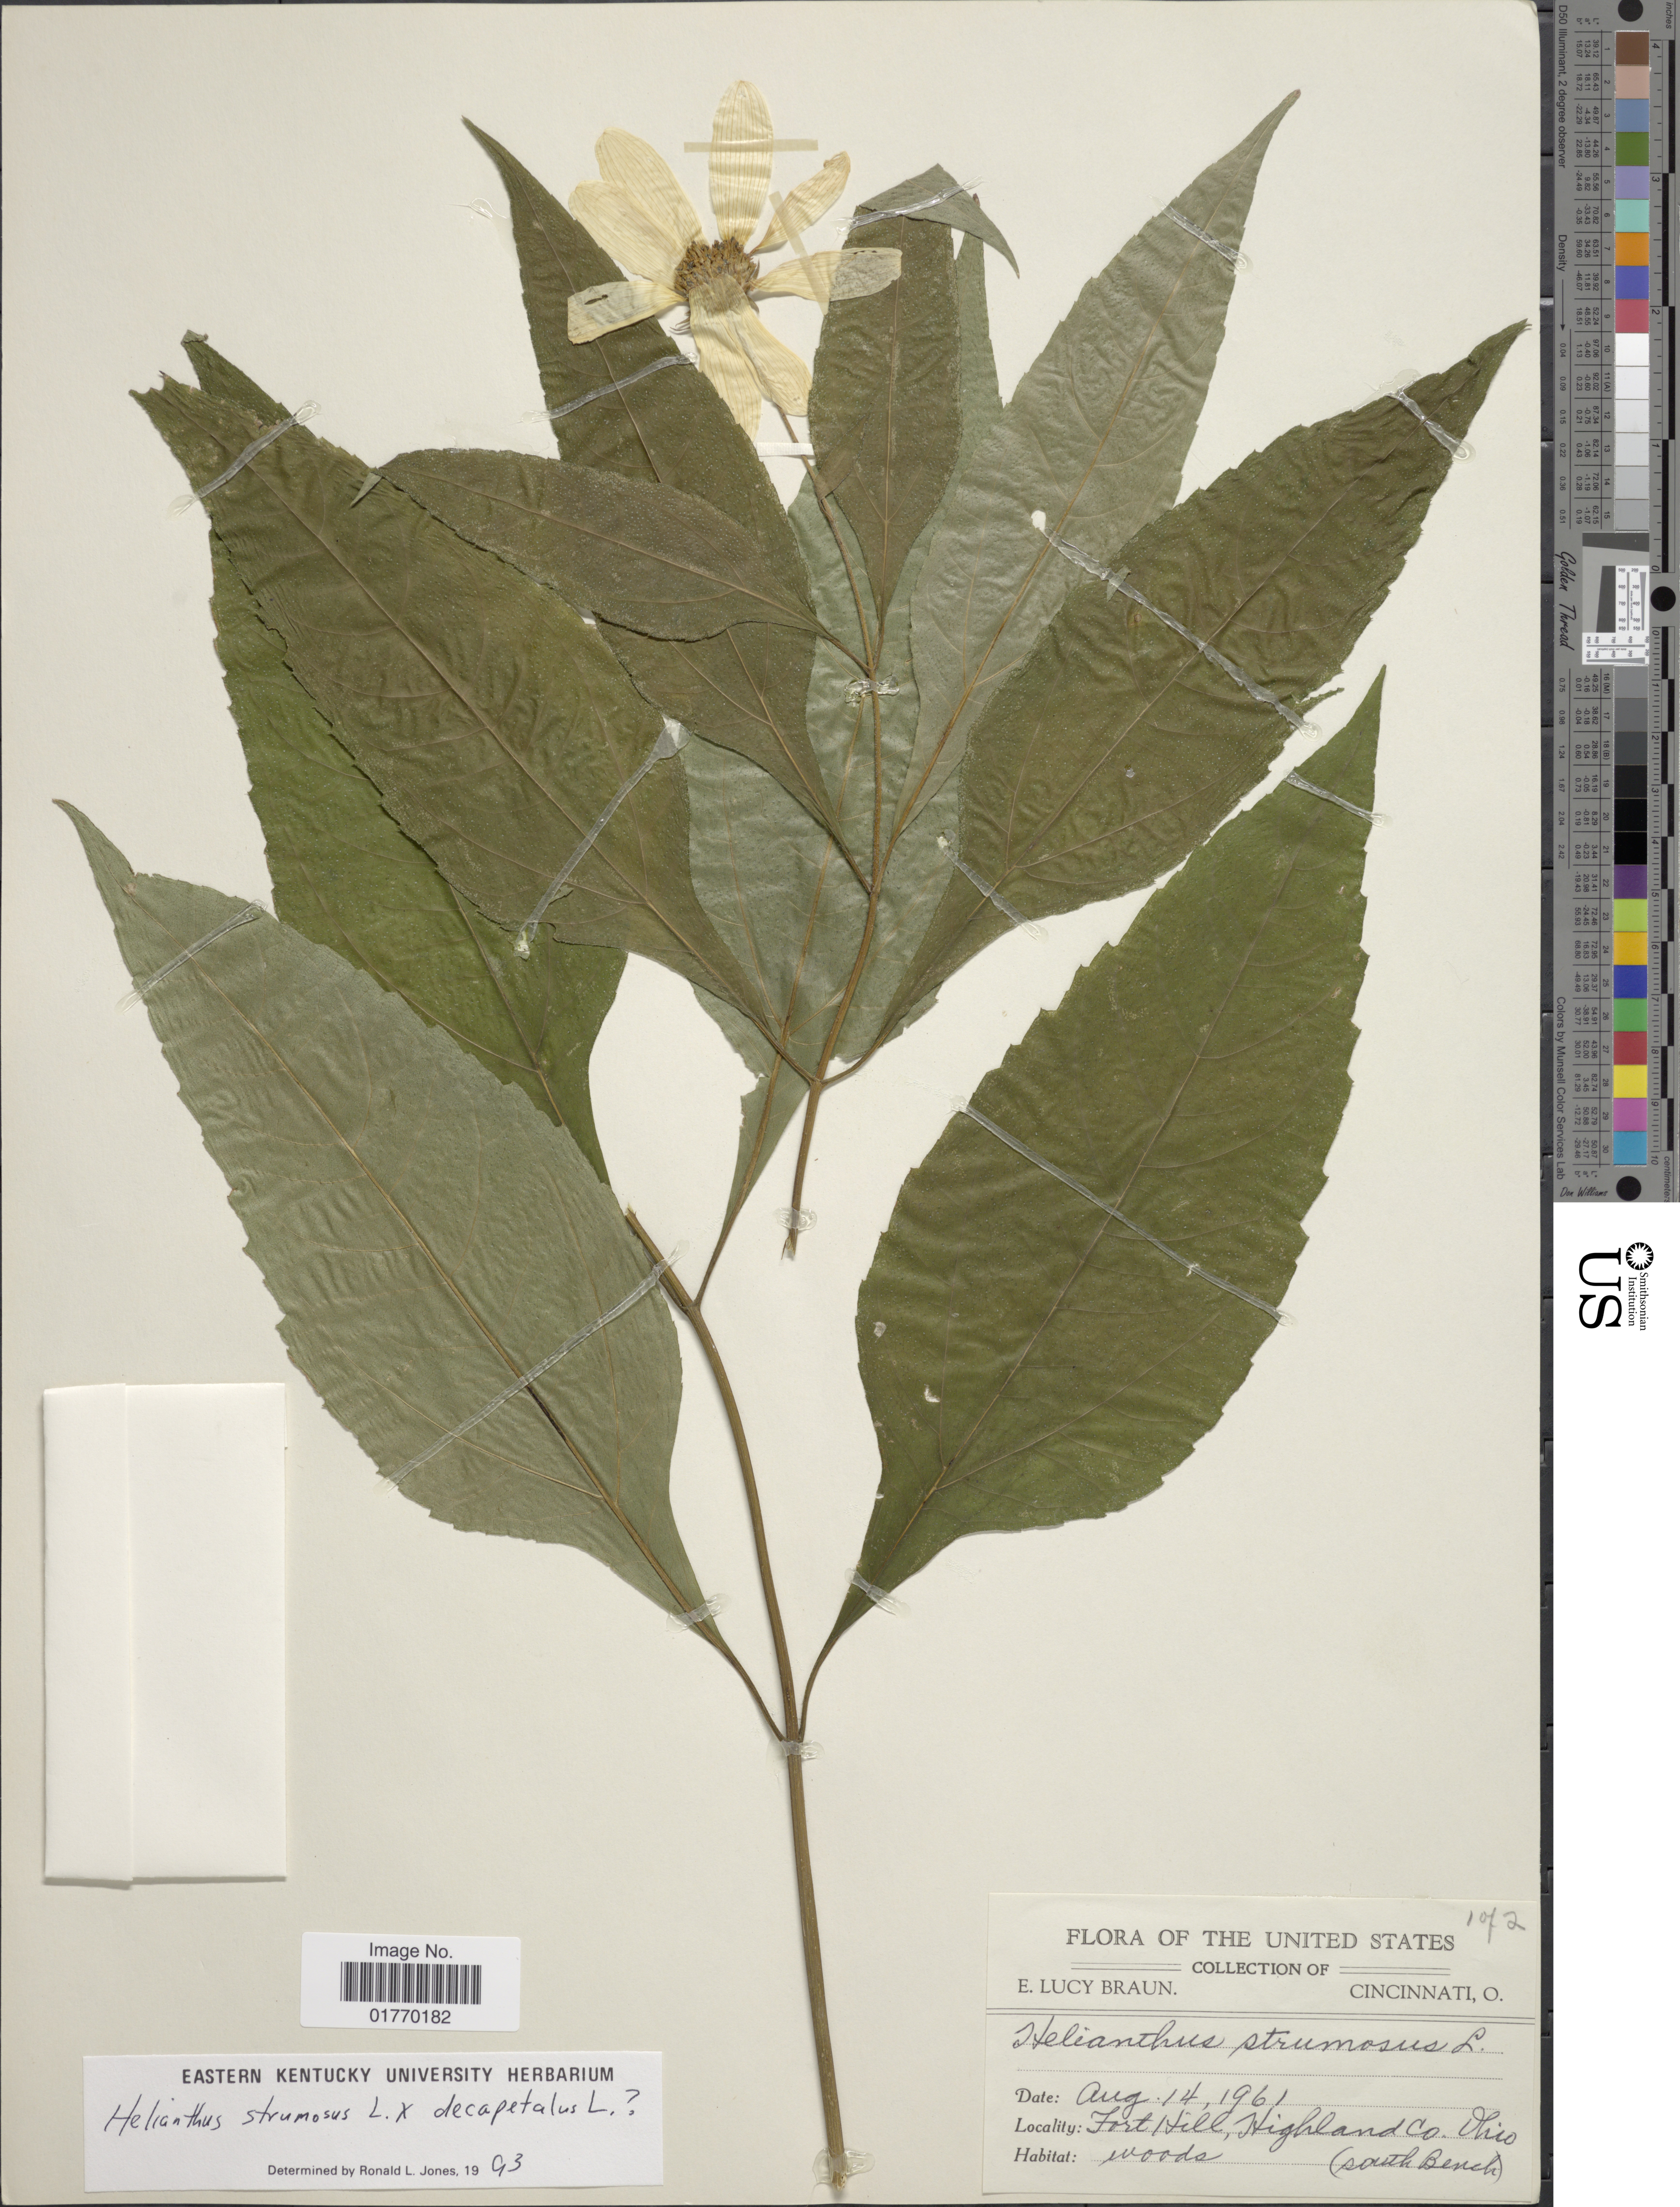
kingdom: Plantae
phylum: Tracheophyta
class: Magnoliopsida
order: Asterales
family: Asteraceae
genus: Helianthus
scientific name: Helianthus decapetalus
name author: L.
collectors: E. L. Braun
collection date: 1961-08-14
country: United States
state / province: Ohio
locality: Fort Hill, Highlands Co., Ohio